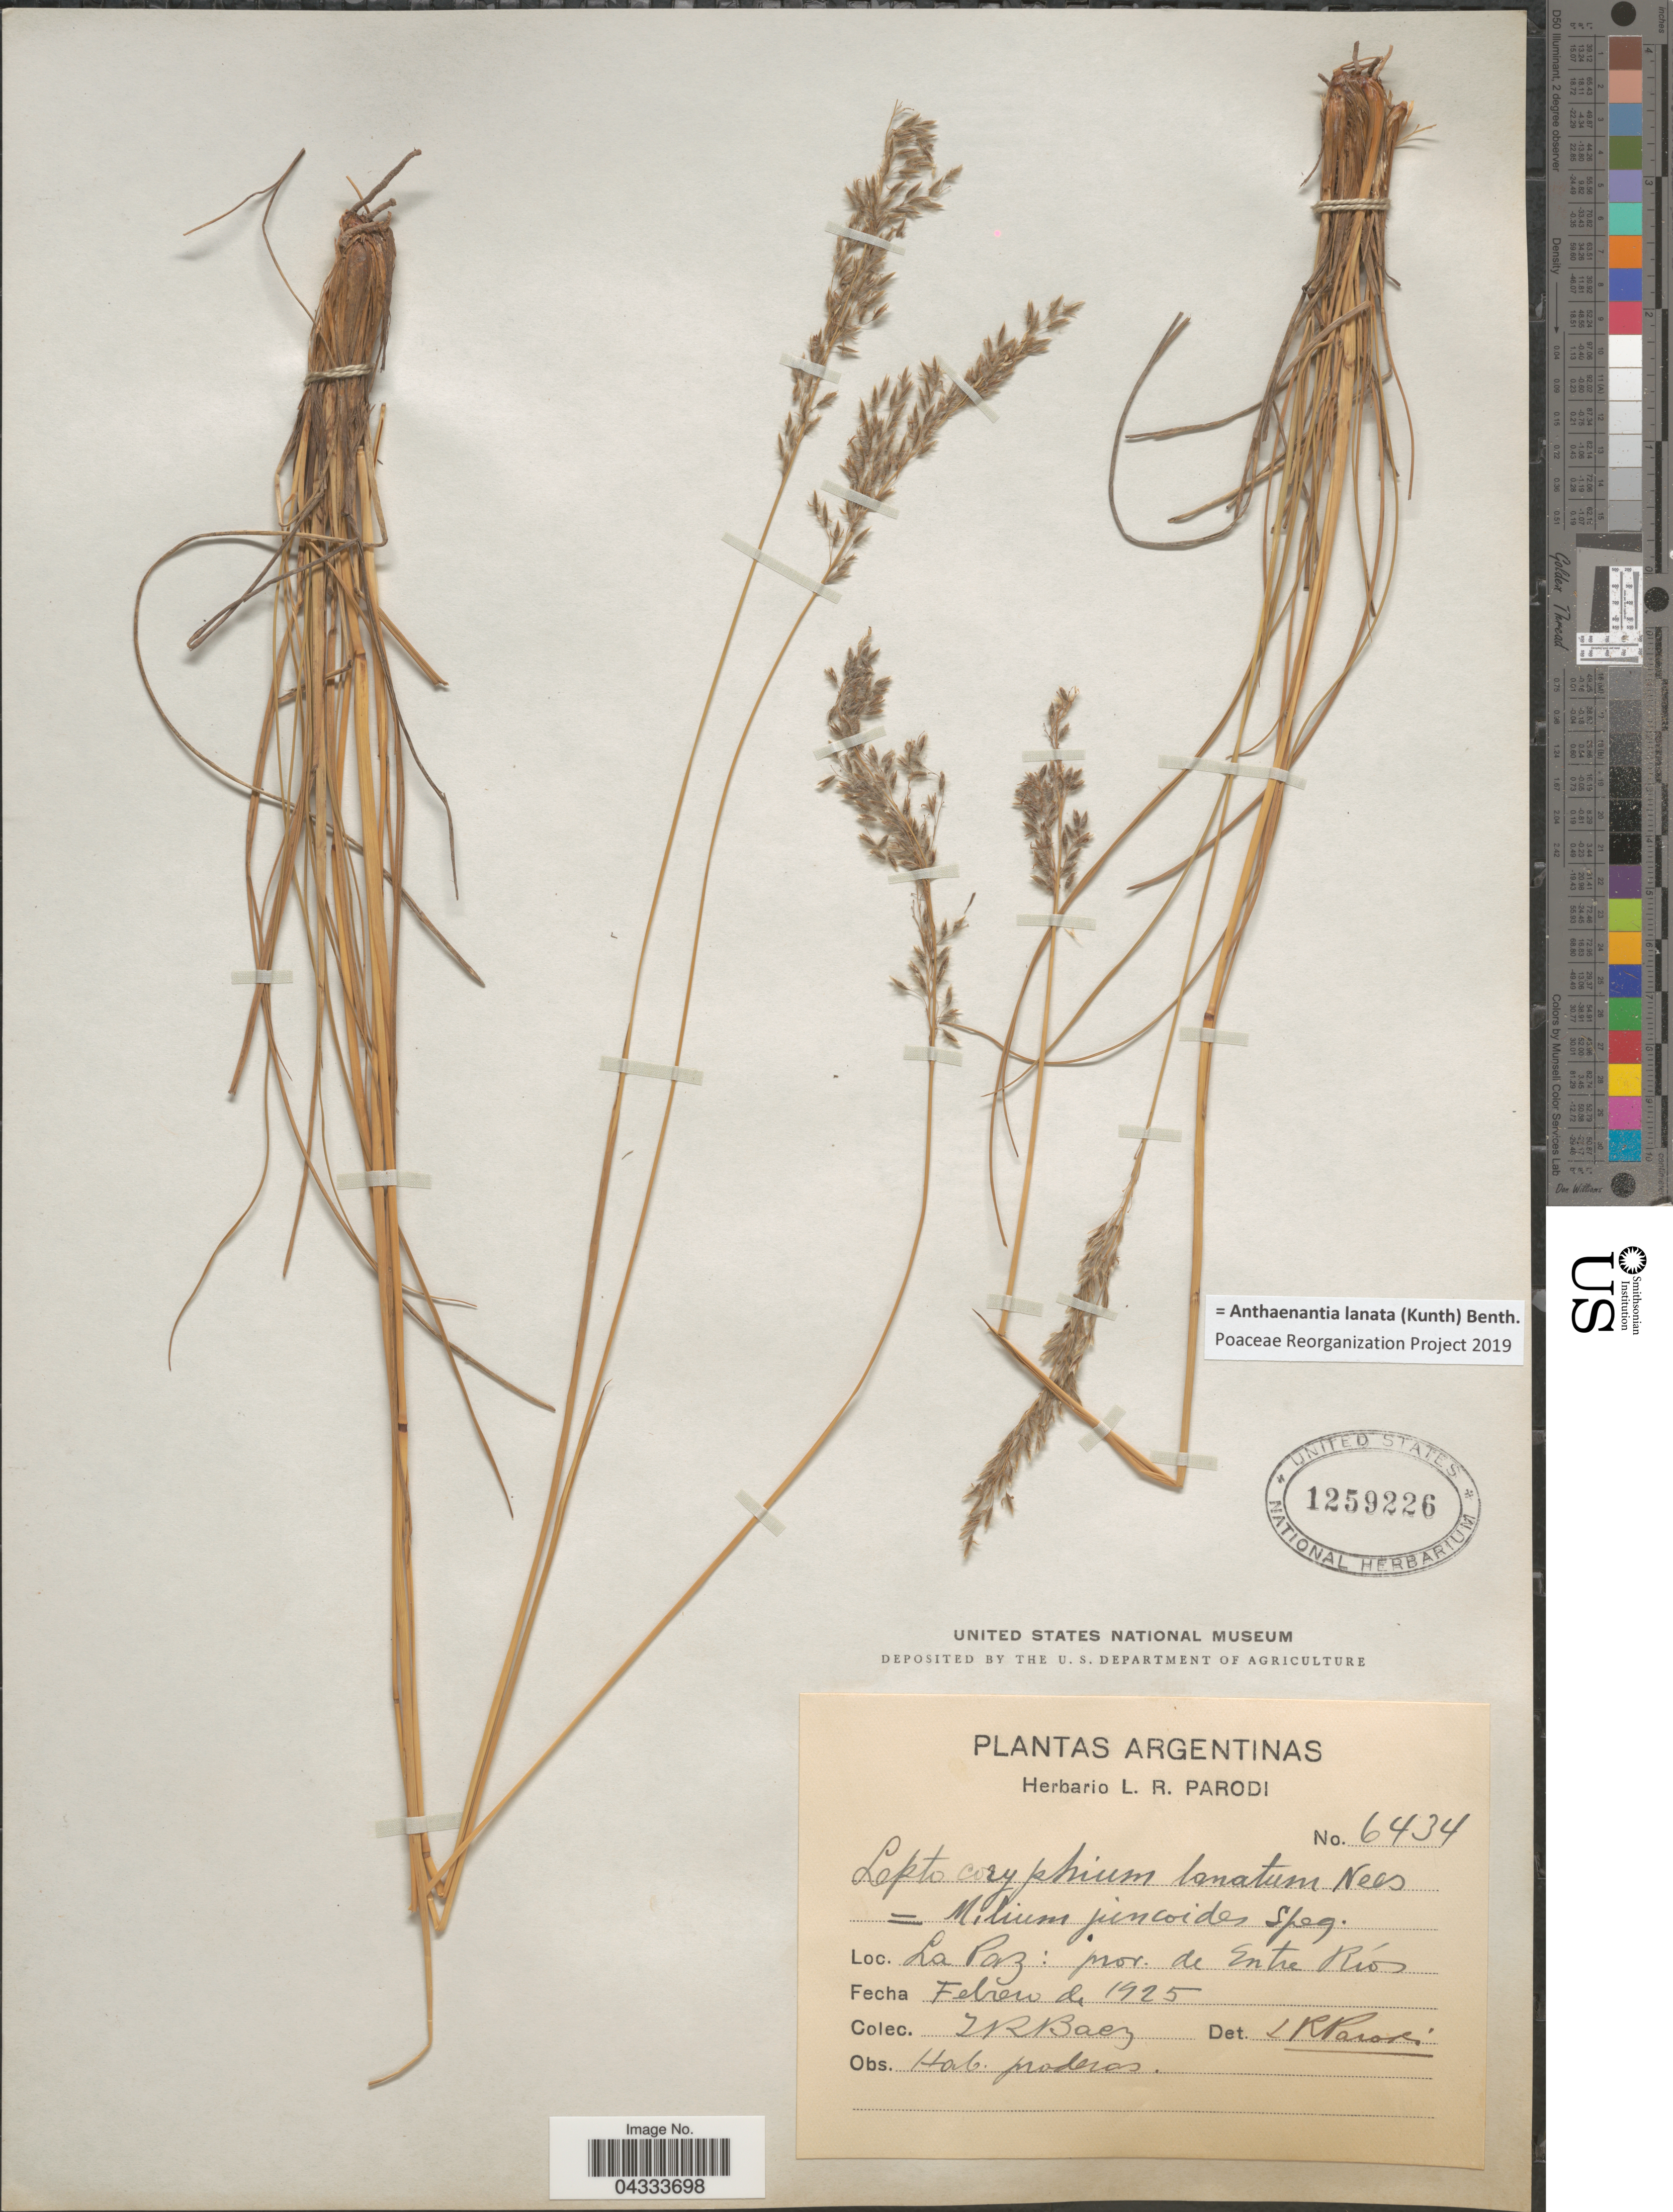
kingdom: Plantae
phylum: Tracheophyta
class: Liliopsida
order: Poales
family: Poaceae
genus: Anthaenantia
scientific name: Anthaenantia lanata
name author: (Kunth) Benth.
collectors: J. Baez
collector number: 6434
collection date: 1925-02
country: Argentina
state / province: Entre Rios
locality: La Paz.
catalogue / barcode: US 1259226